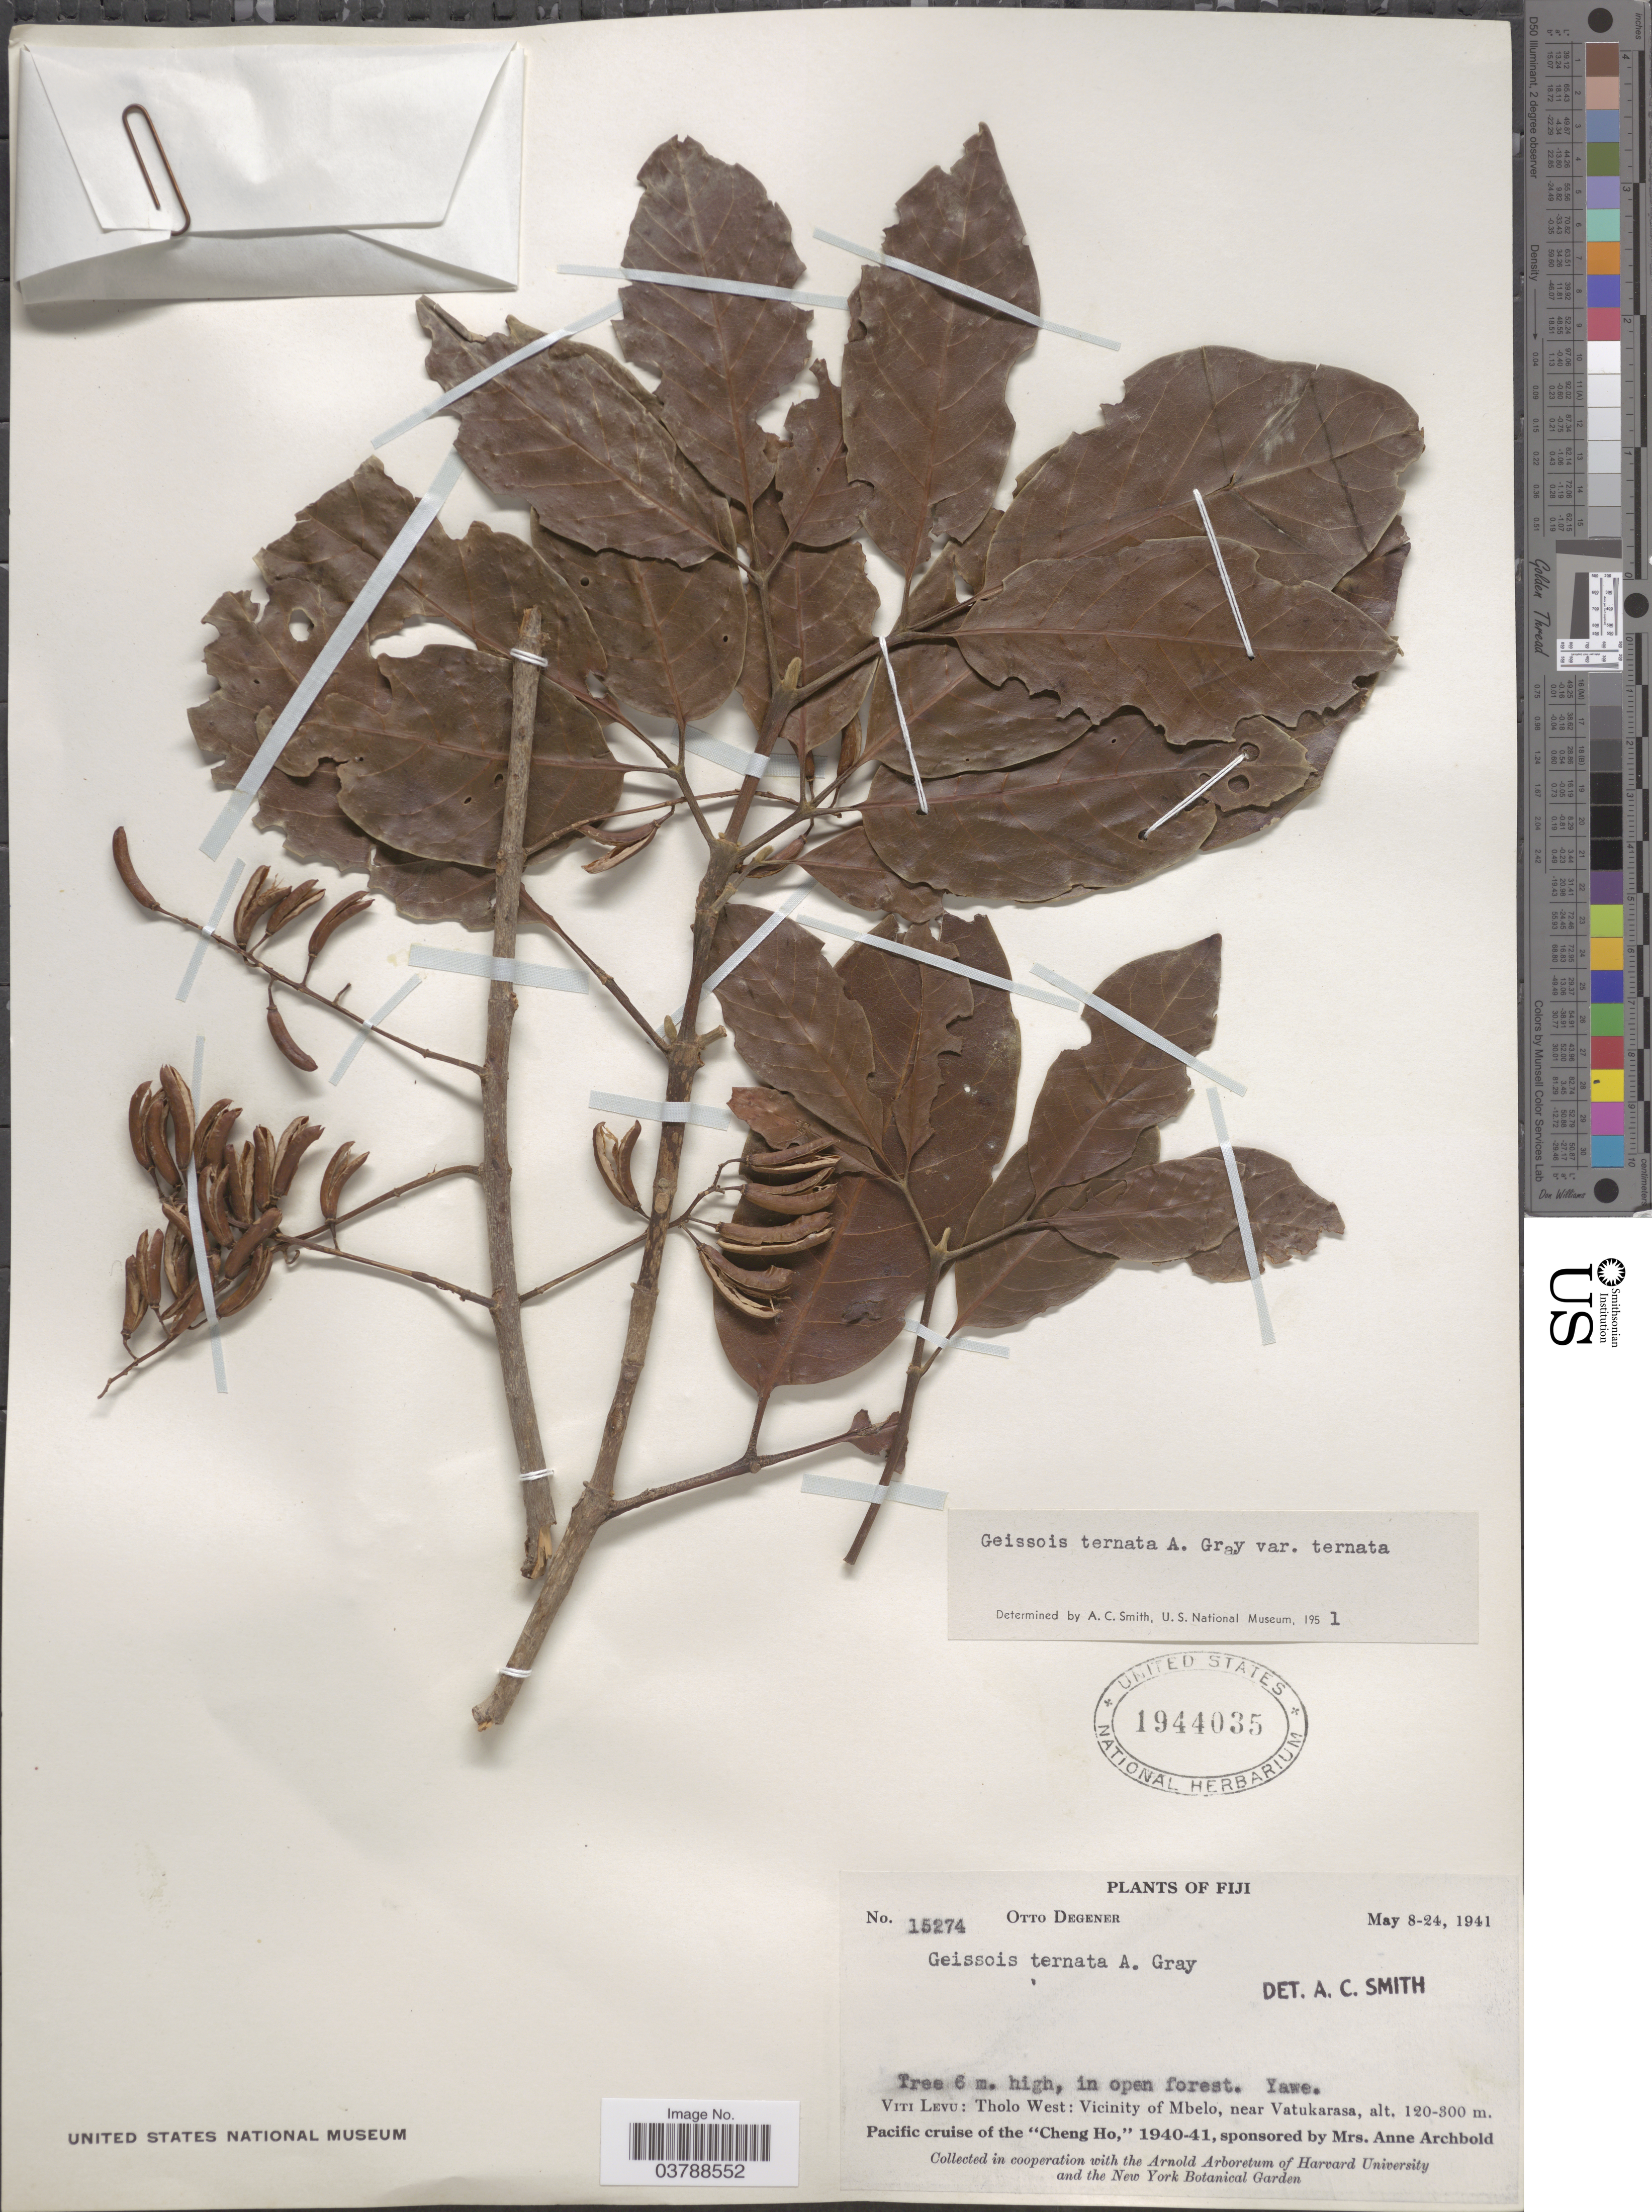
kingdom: Plantae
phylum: Tracheophyta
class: Magnoliopsida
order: Oxalidales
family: Cunoniaceae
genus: Geissois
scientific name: Geissois ternata var. ternata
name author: A. Gray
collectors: O. Degener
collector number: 15274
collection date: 1941-05-08/1941-05-24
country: Fiji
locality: Viti Levu: Tholo West: Vicinity of Mbelo, near Vatukarasa. Yawe.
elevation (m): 120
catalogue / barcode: US 1944035